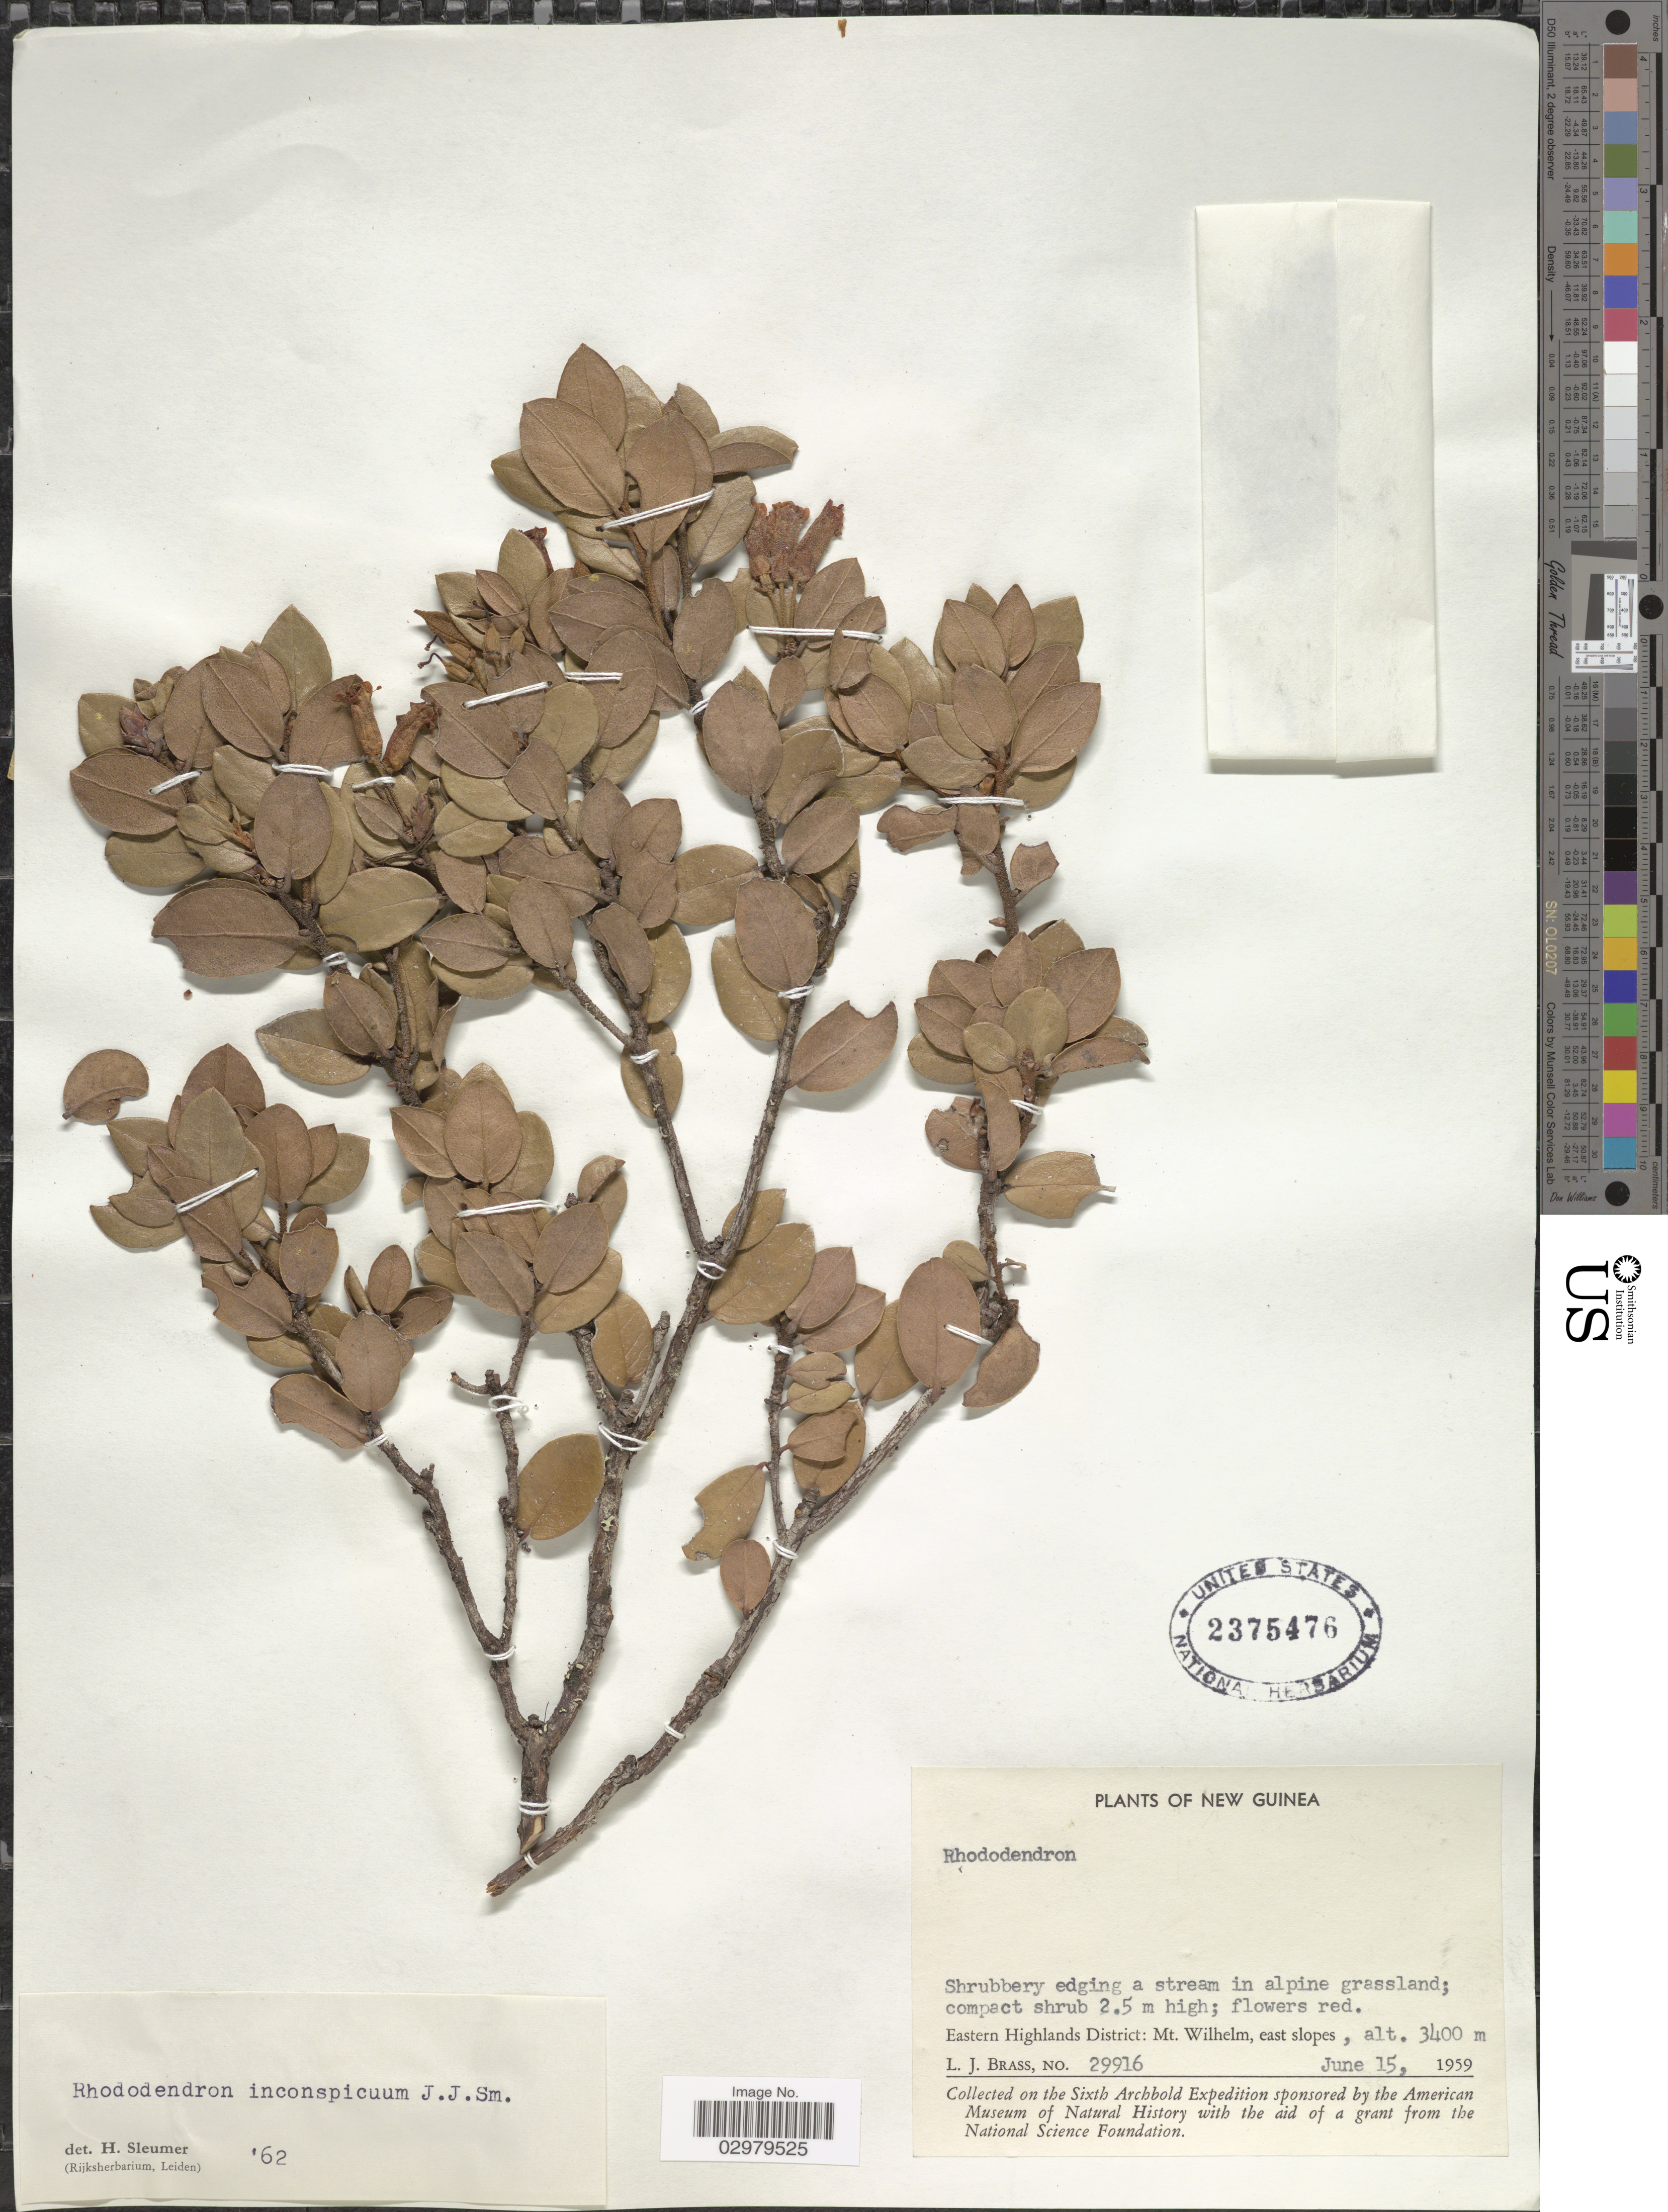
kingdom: Plantae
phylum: Tracheophyta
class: Magnoliopsida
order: Ericales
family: Ericaceae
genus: Rhododendron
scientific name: Rhododendron inconspicuum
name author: J.J. Sm.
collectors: L. J. Brass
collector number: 29916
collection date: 1959-06-15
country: Papua New Guinea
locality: New Guinea. Eastern Highlands District: Mt. Wilhelm, east slopes.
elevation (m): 3400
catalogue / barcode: US 2375476